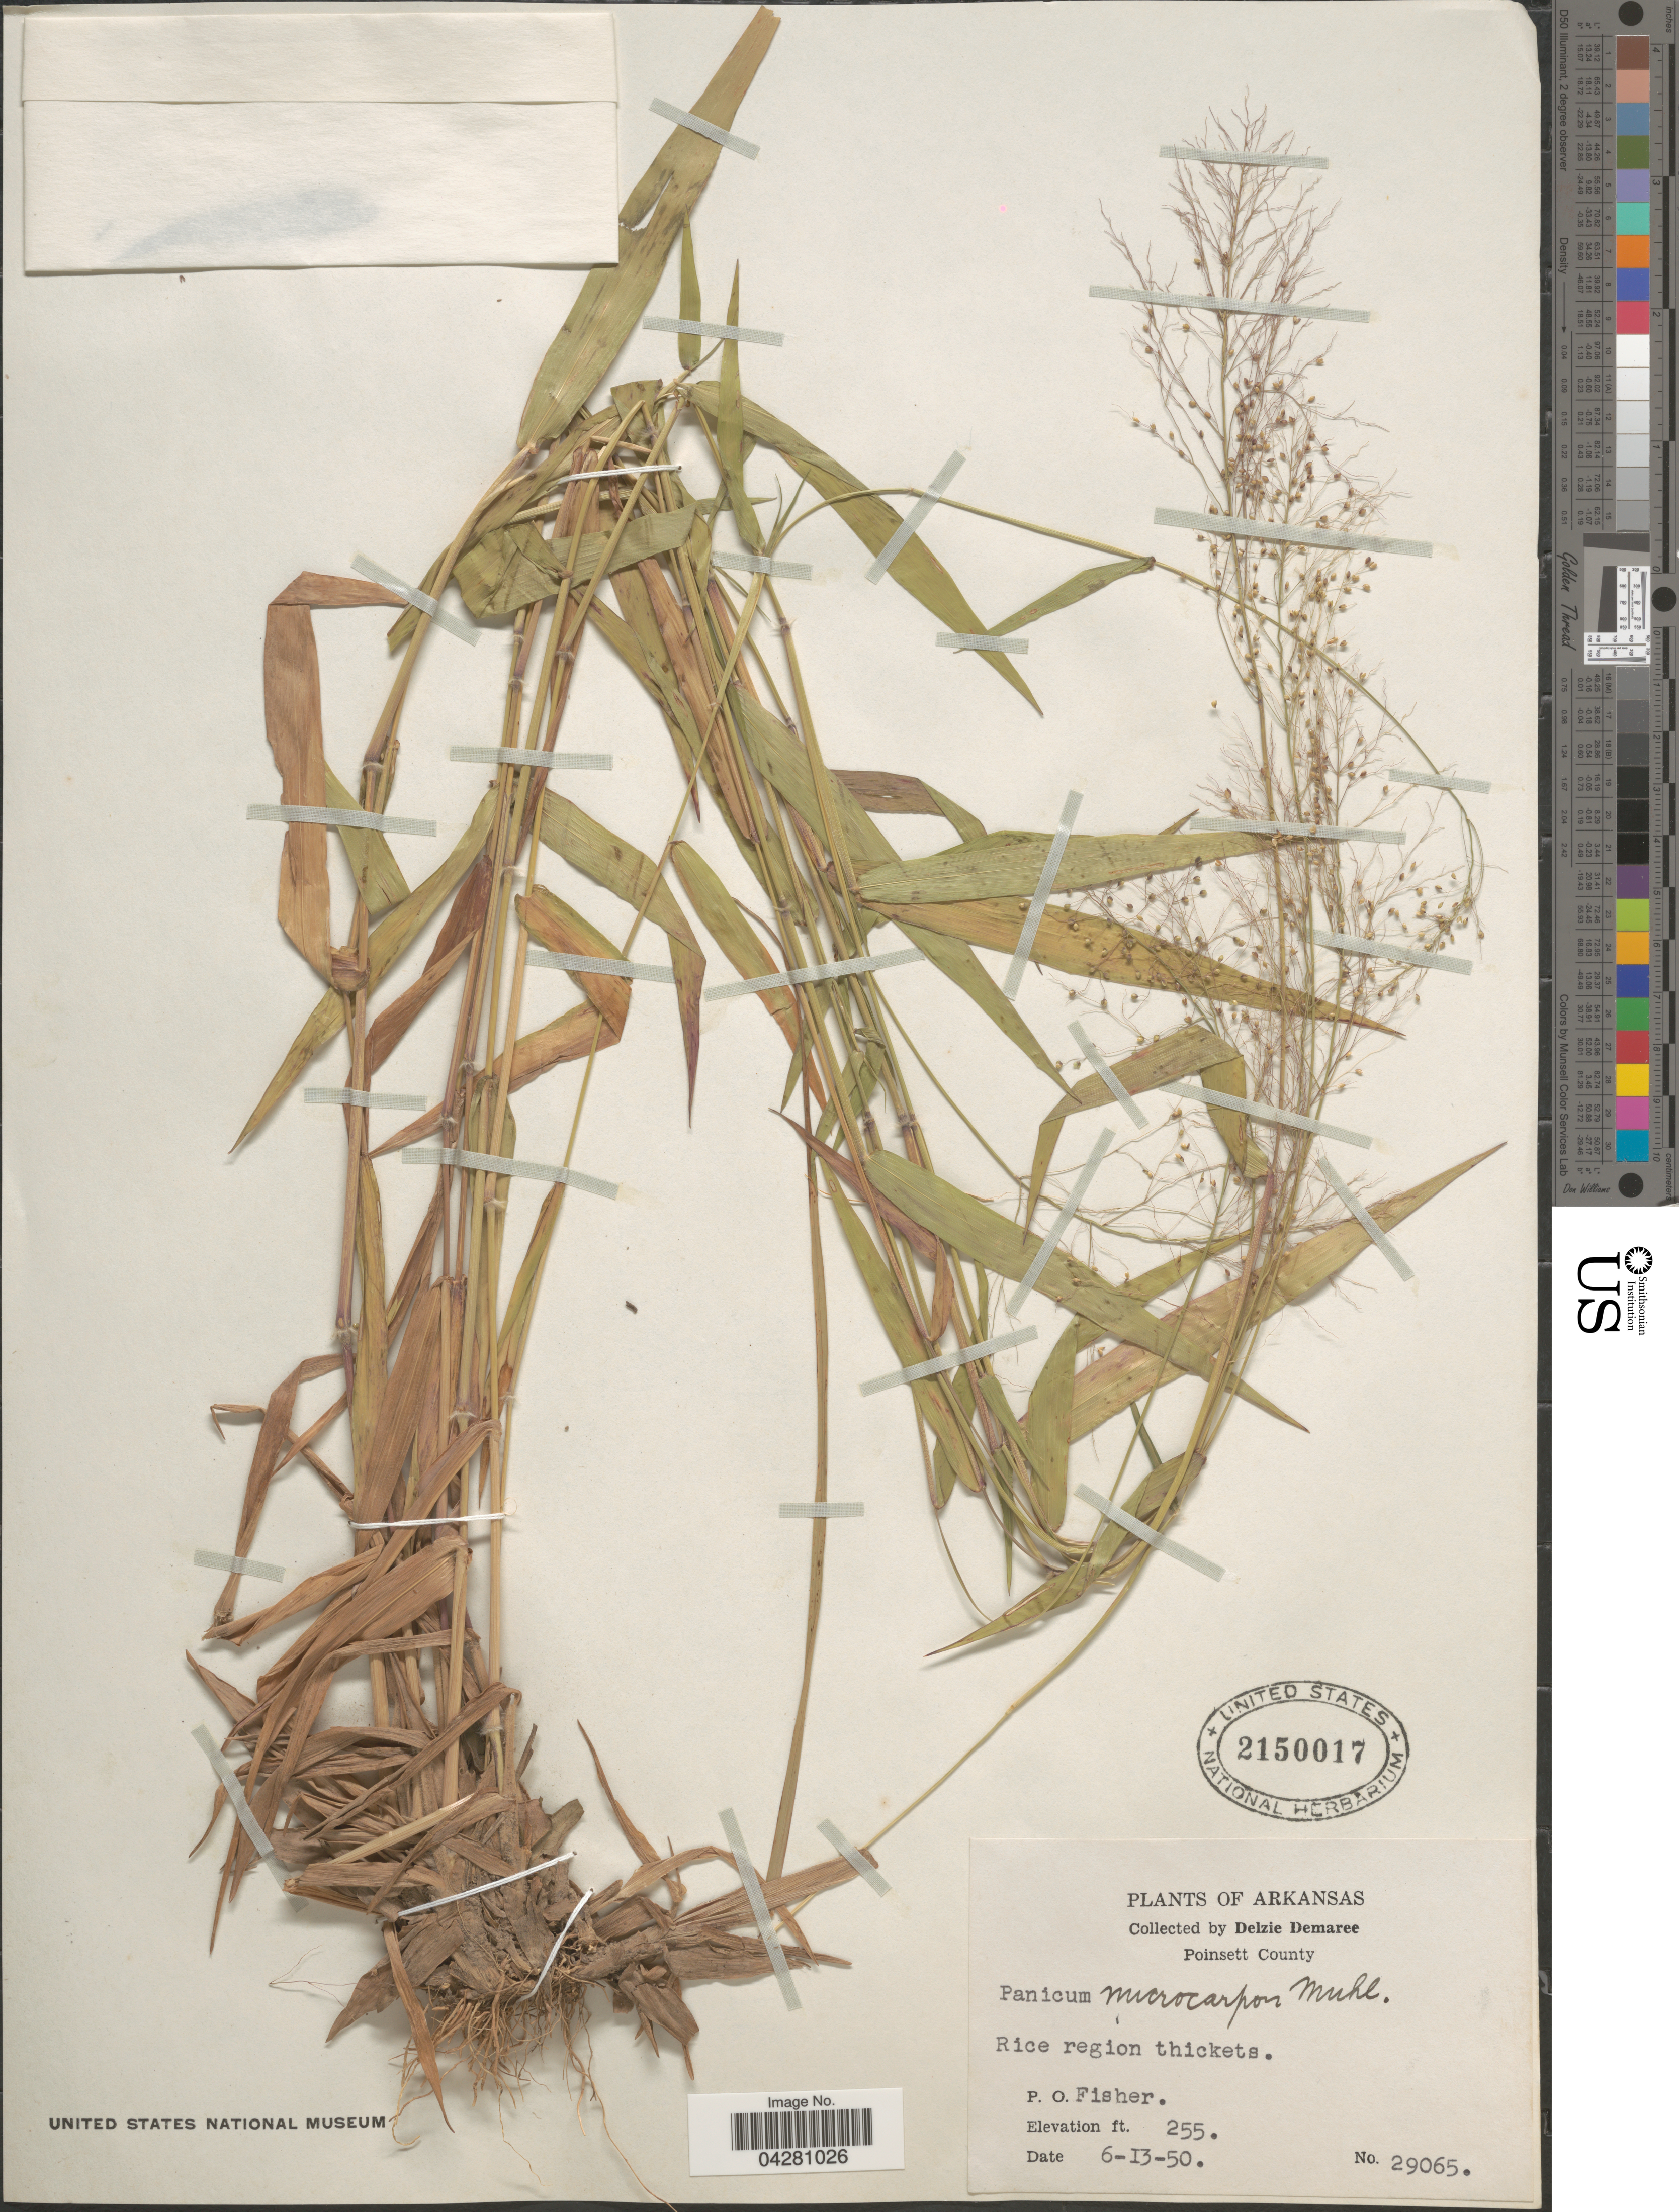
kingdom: Plantae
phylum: Tracheophyta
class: Liliopsida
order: Poales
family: Poaceae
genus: Dichanthelium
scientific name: Dichanthelium dichotomum var. dichotomum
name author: (L.) Gould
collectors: D. Demaree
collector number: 29065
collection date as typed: Transcribed d/m/y: 13/6/50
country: United States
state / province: Arkansas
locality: Poinsett County. P. O. Fisher.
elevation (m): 78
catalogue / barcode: US 2150017